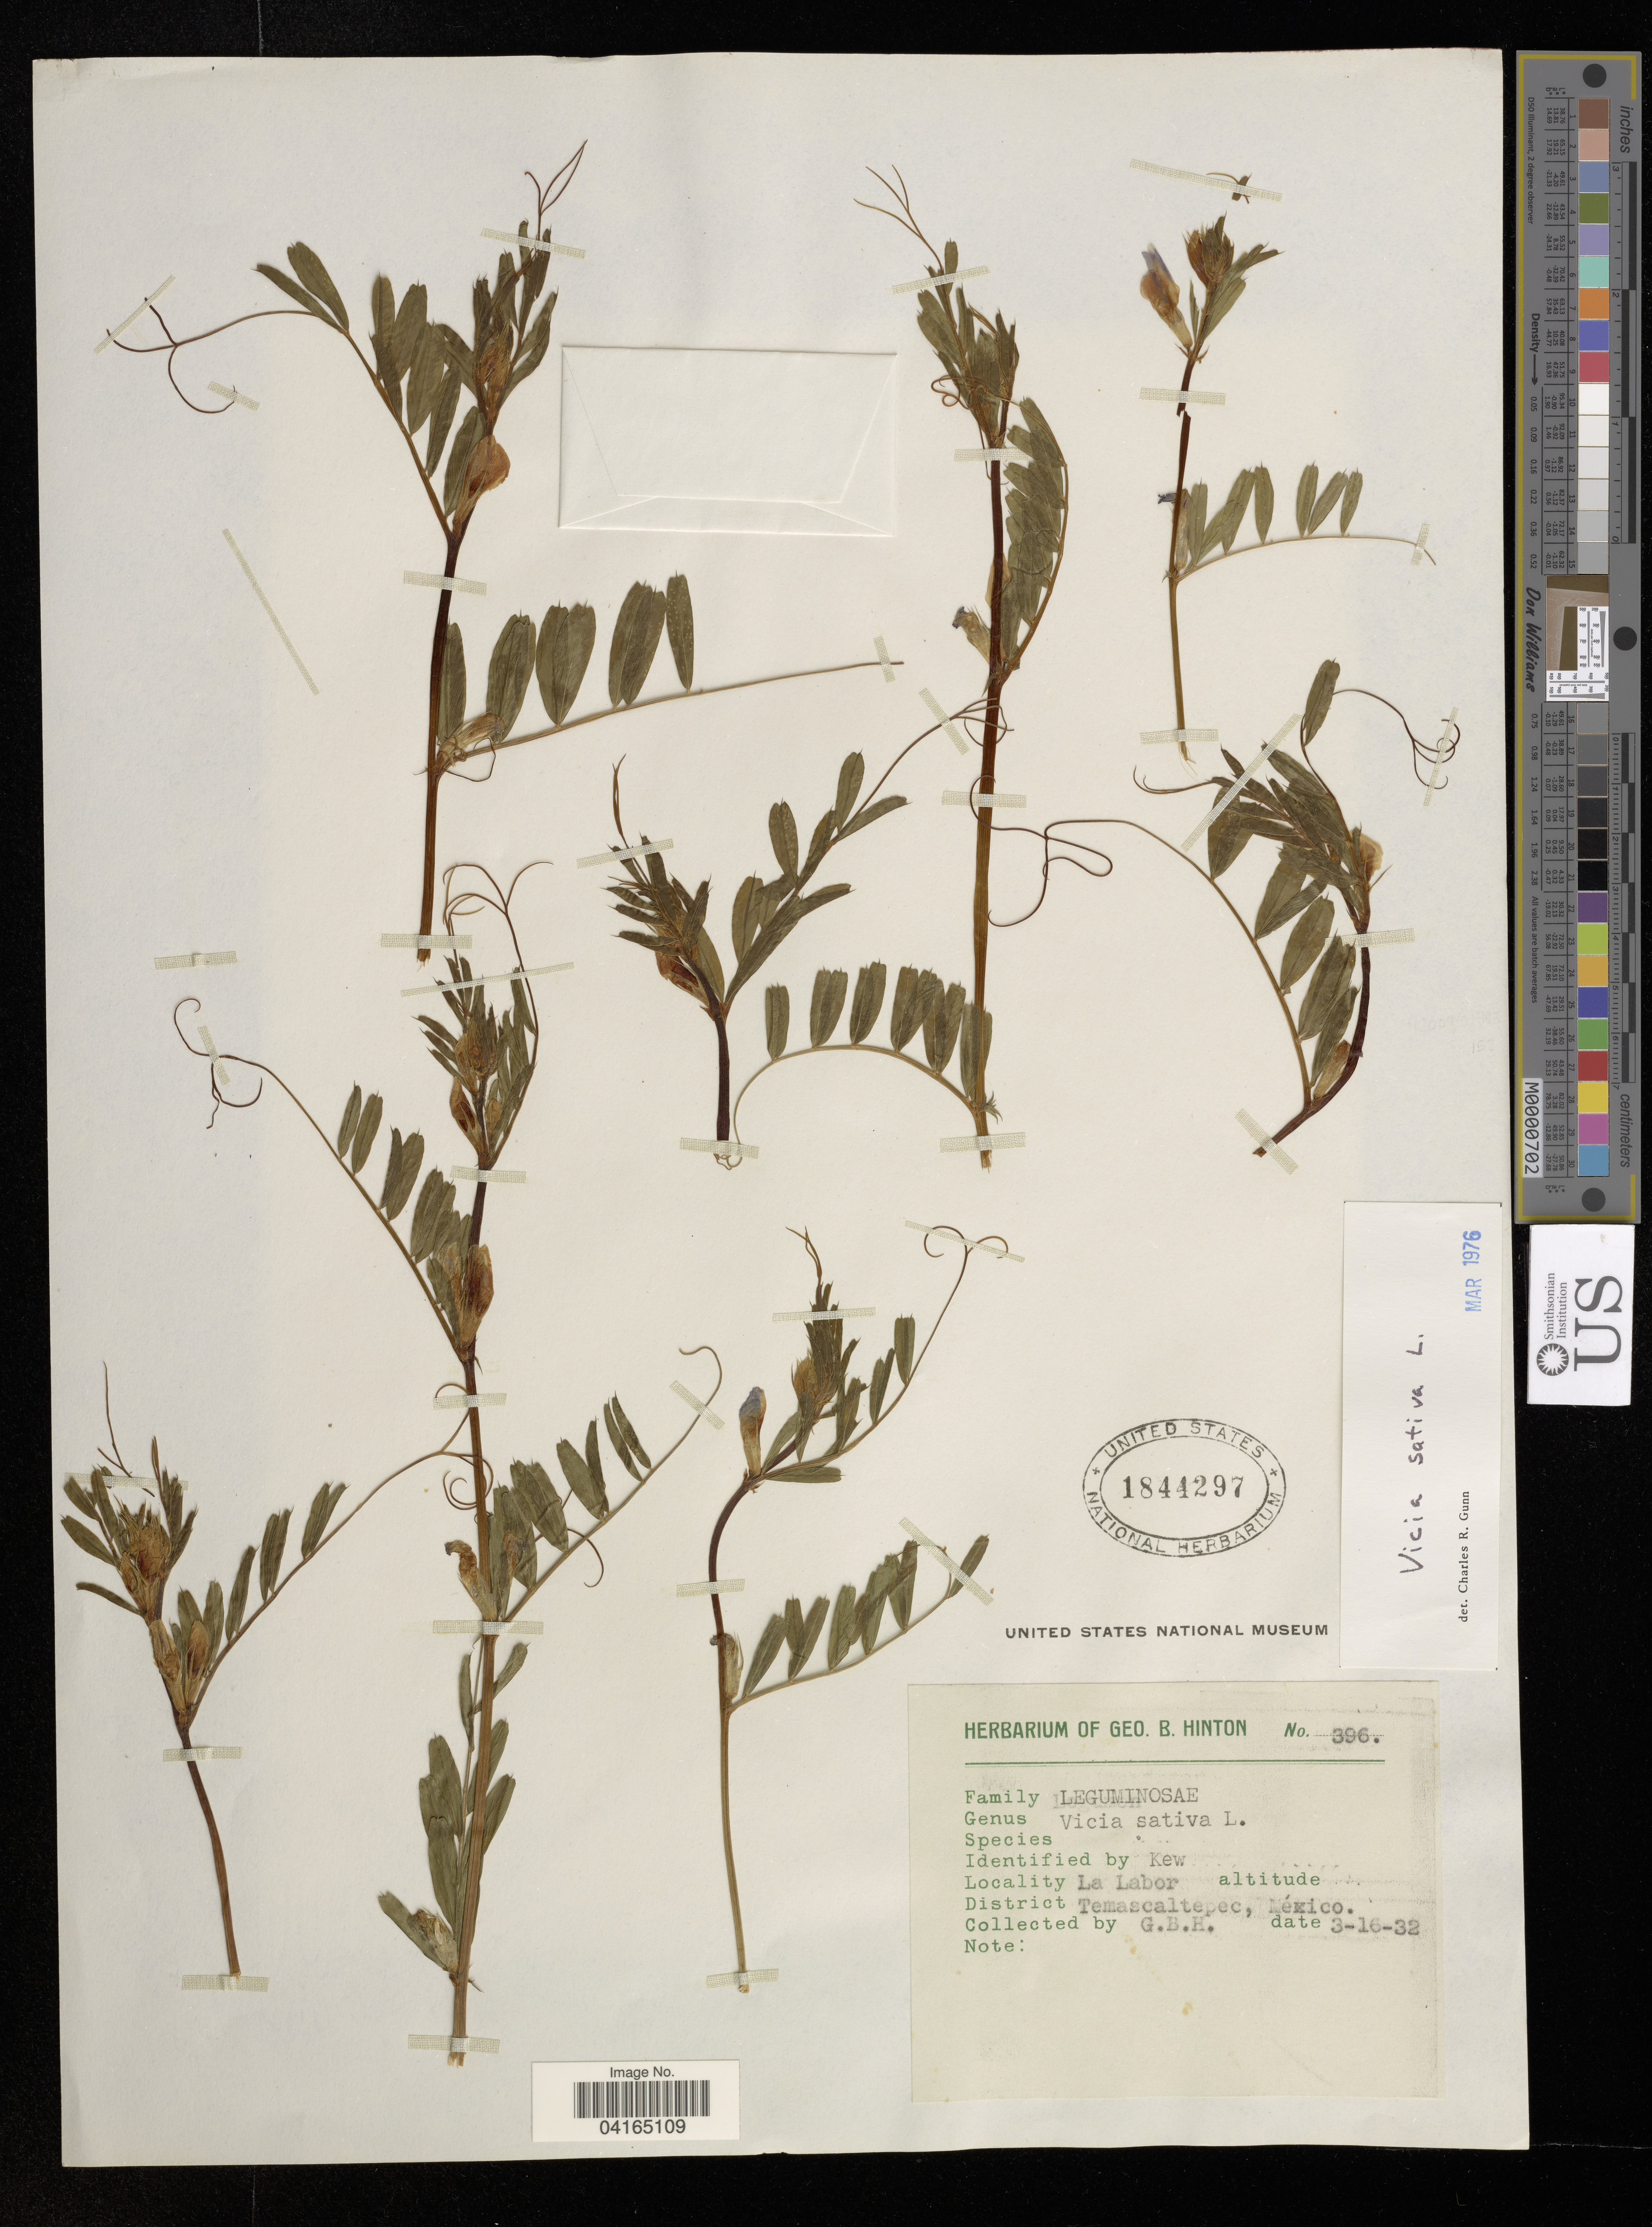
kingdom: Plantae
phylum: Tracheophyta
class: Magnoliopsida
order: Fabales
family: Fabaceae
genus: Vicia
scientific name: Vicia sativa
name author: L.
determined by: Hechenleitner, Paulina, RBG Edinburgh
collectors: G. B. H.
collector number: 396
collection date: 1932-03-16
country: Mexico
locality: La Labor. Temascaltepec.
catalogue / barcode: US 1844297